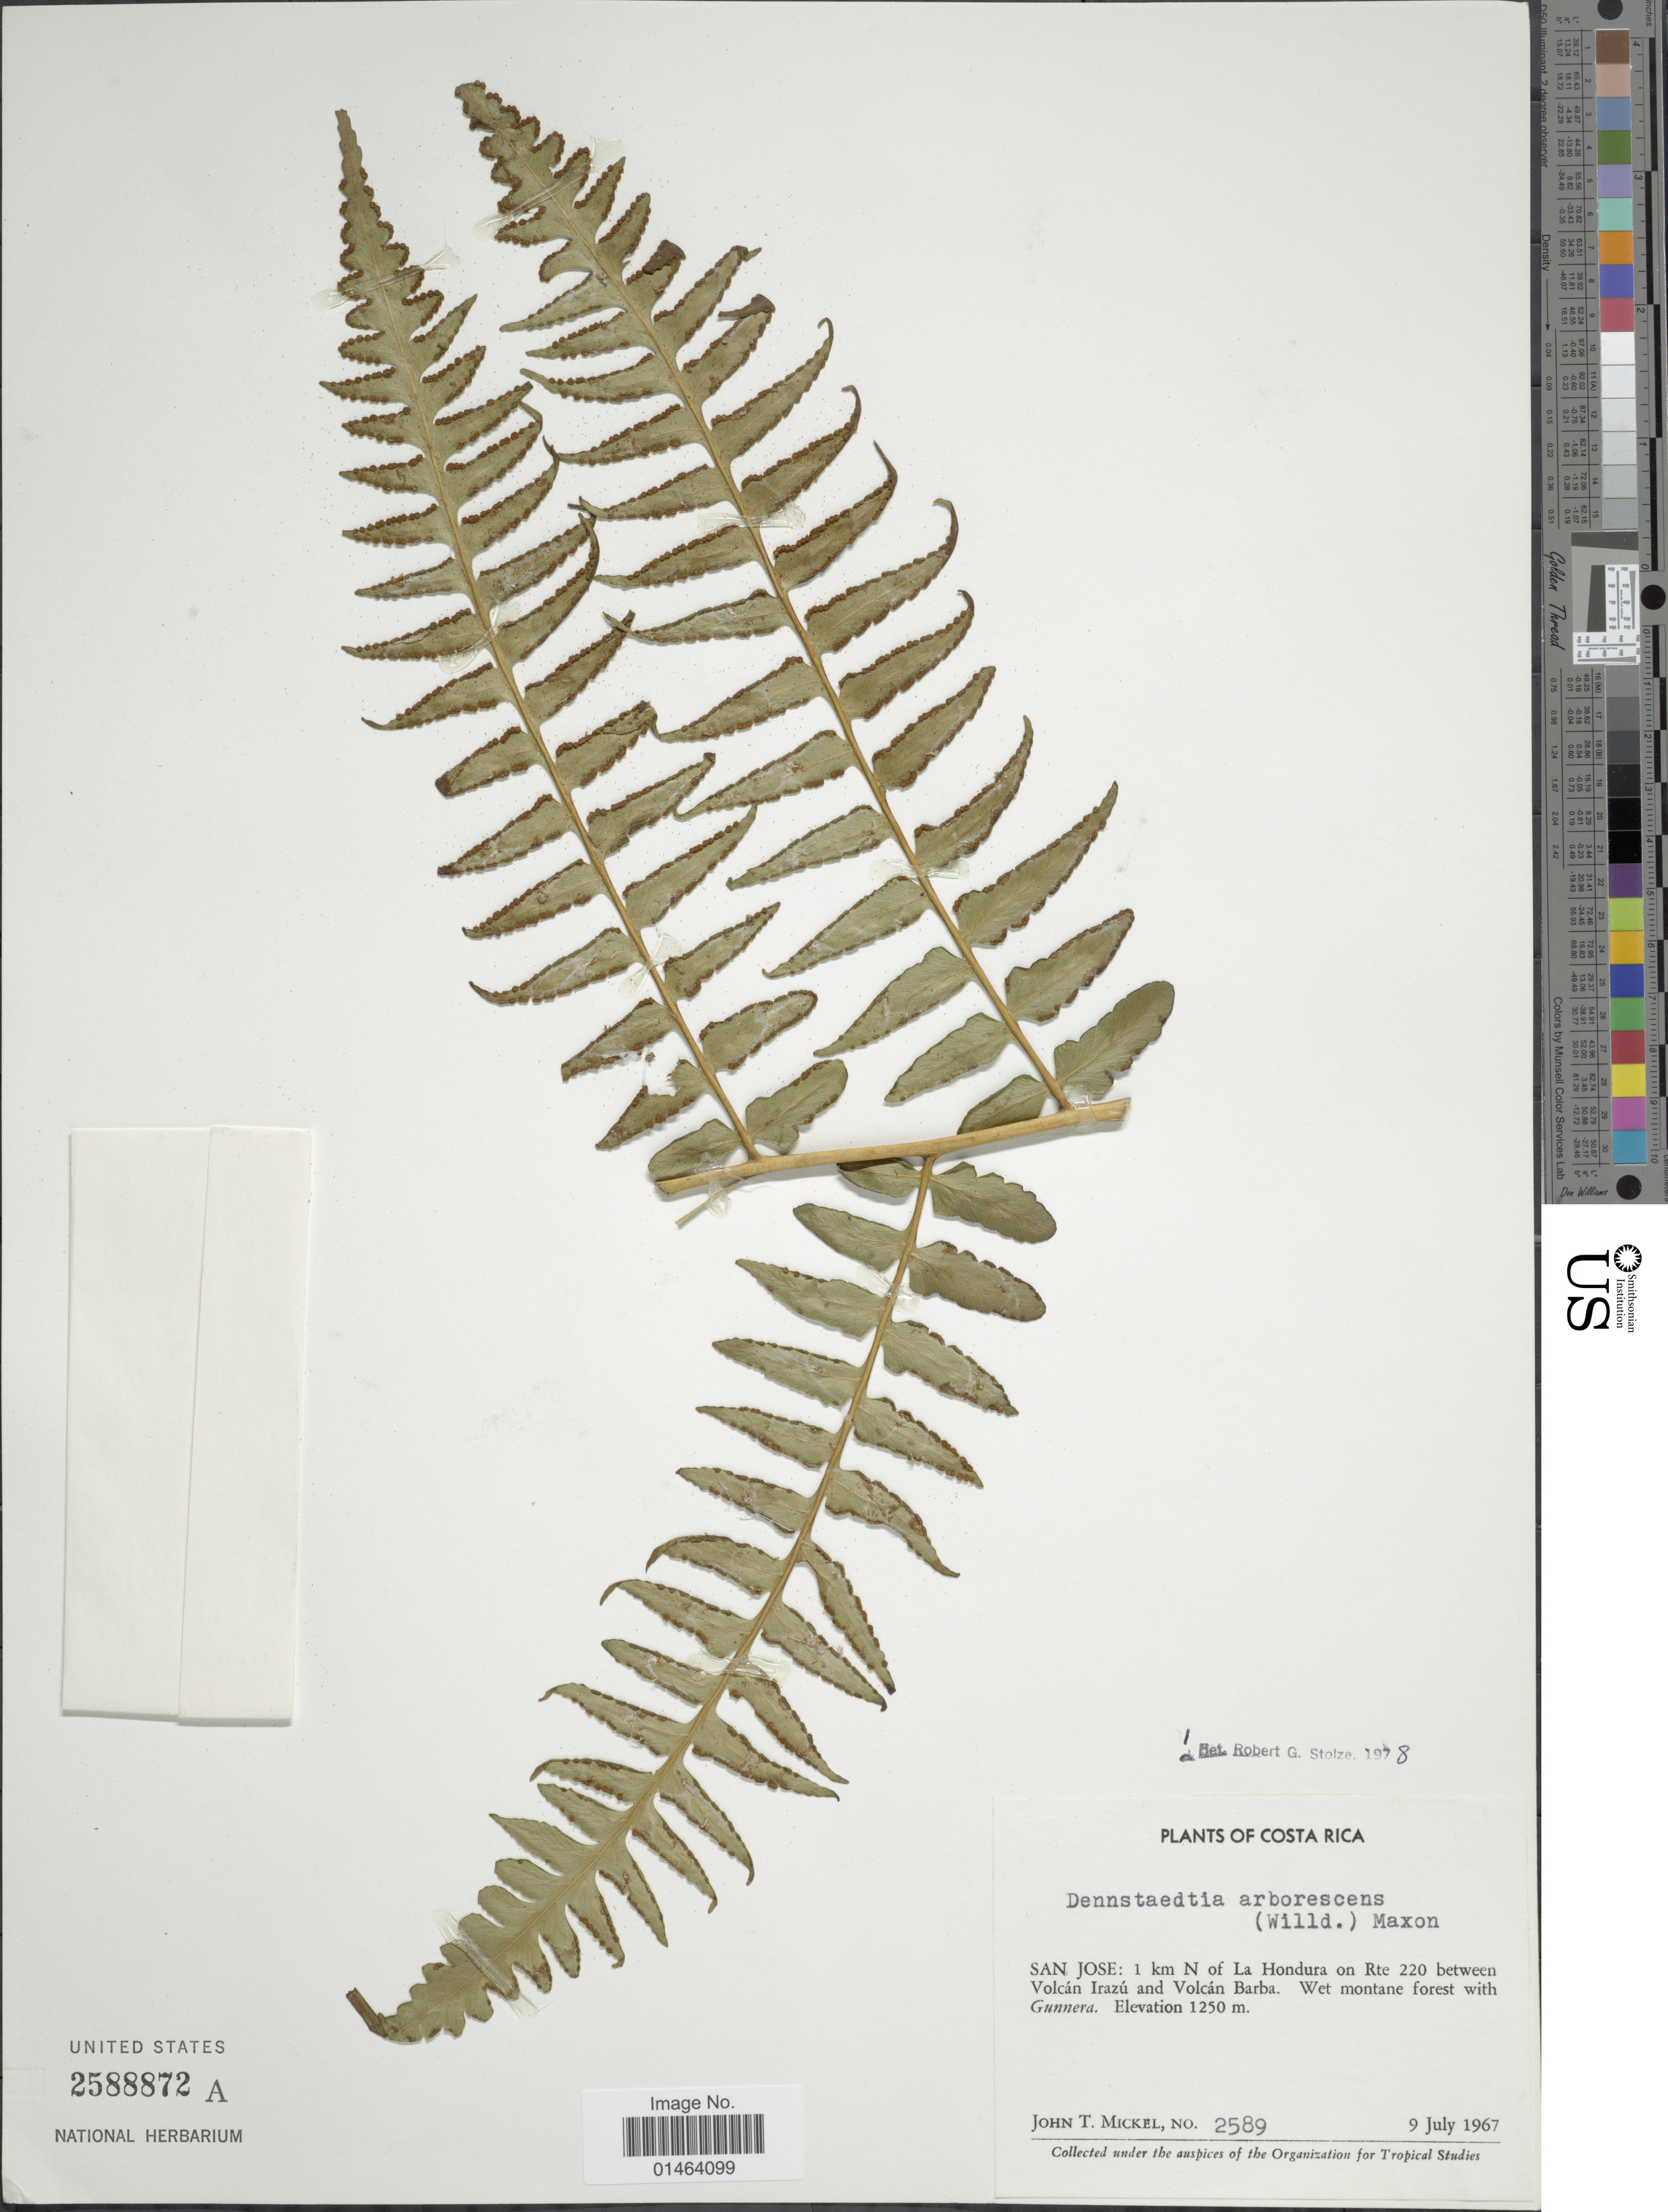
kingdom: Plantae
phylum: Tracheophyta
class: Polypodiopsida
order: Polypodiales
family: Dennstaedtiaceae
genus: Dennstaedtia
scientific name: Dennstaedtia coronata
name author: (Sodiro) C. Chr.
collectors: J. T. Mickel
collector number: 2589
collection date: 1967-07-09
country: Costa Rica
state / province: San José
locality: Costa Rica, 1 km N of La Hondura on Rte 220 between Volcan Irazu and Volcan Barba, Wet montane forest with Gunnera.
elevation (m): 1250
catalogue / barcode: US 2588872A